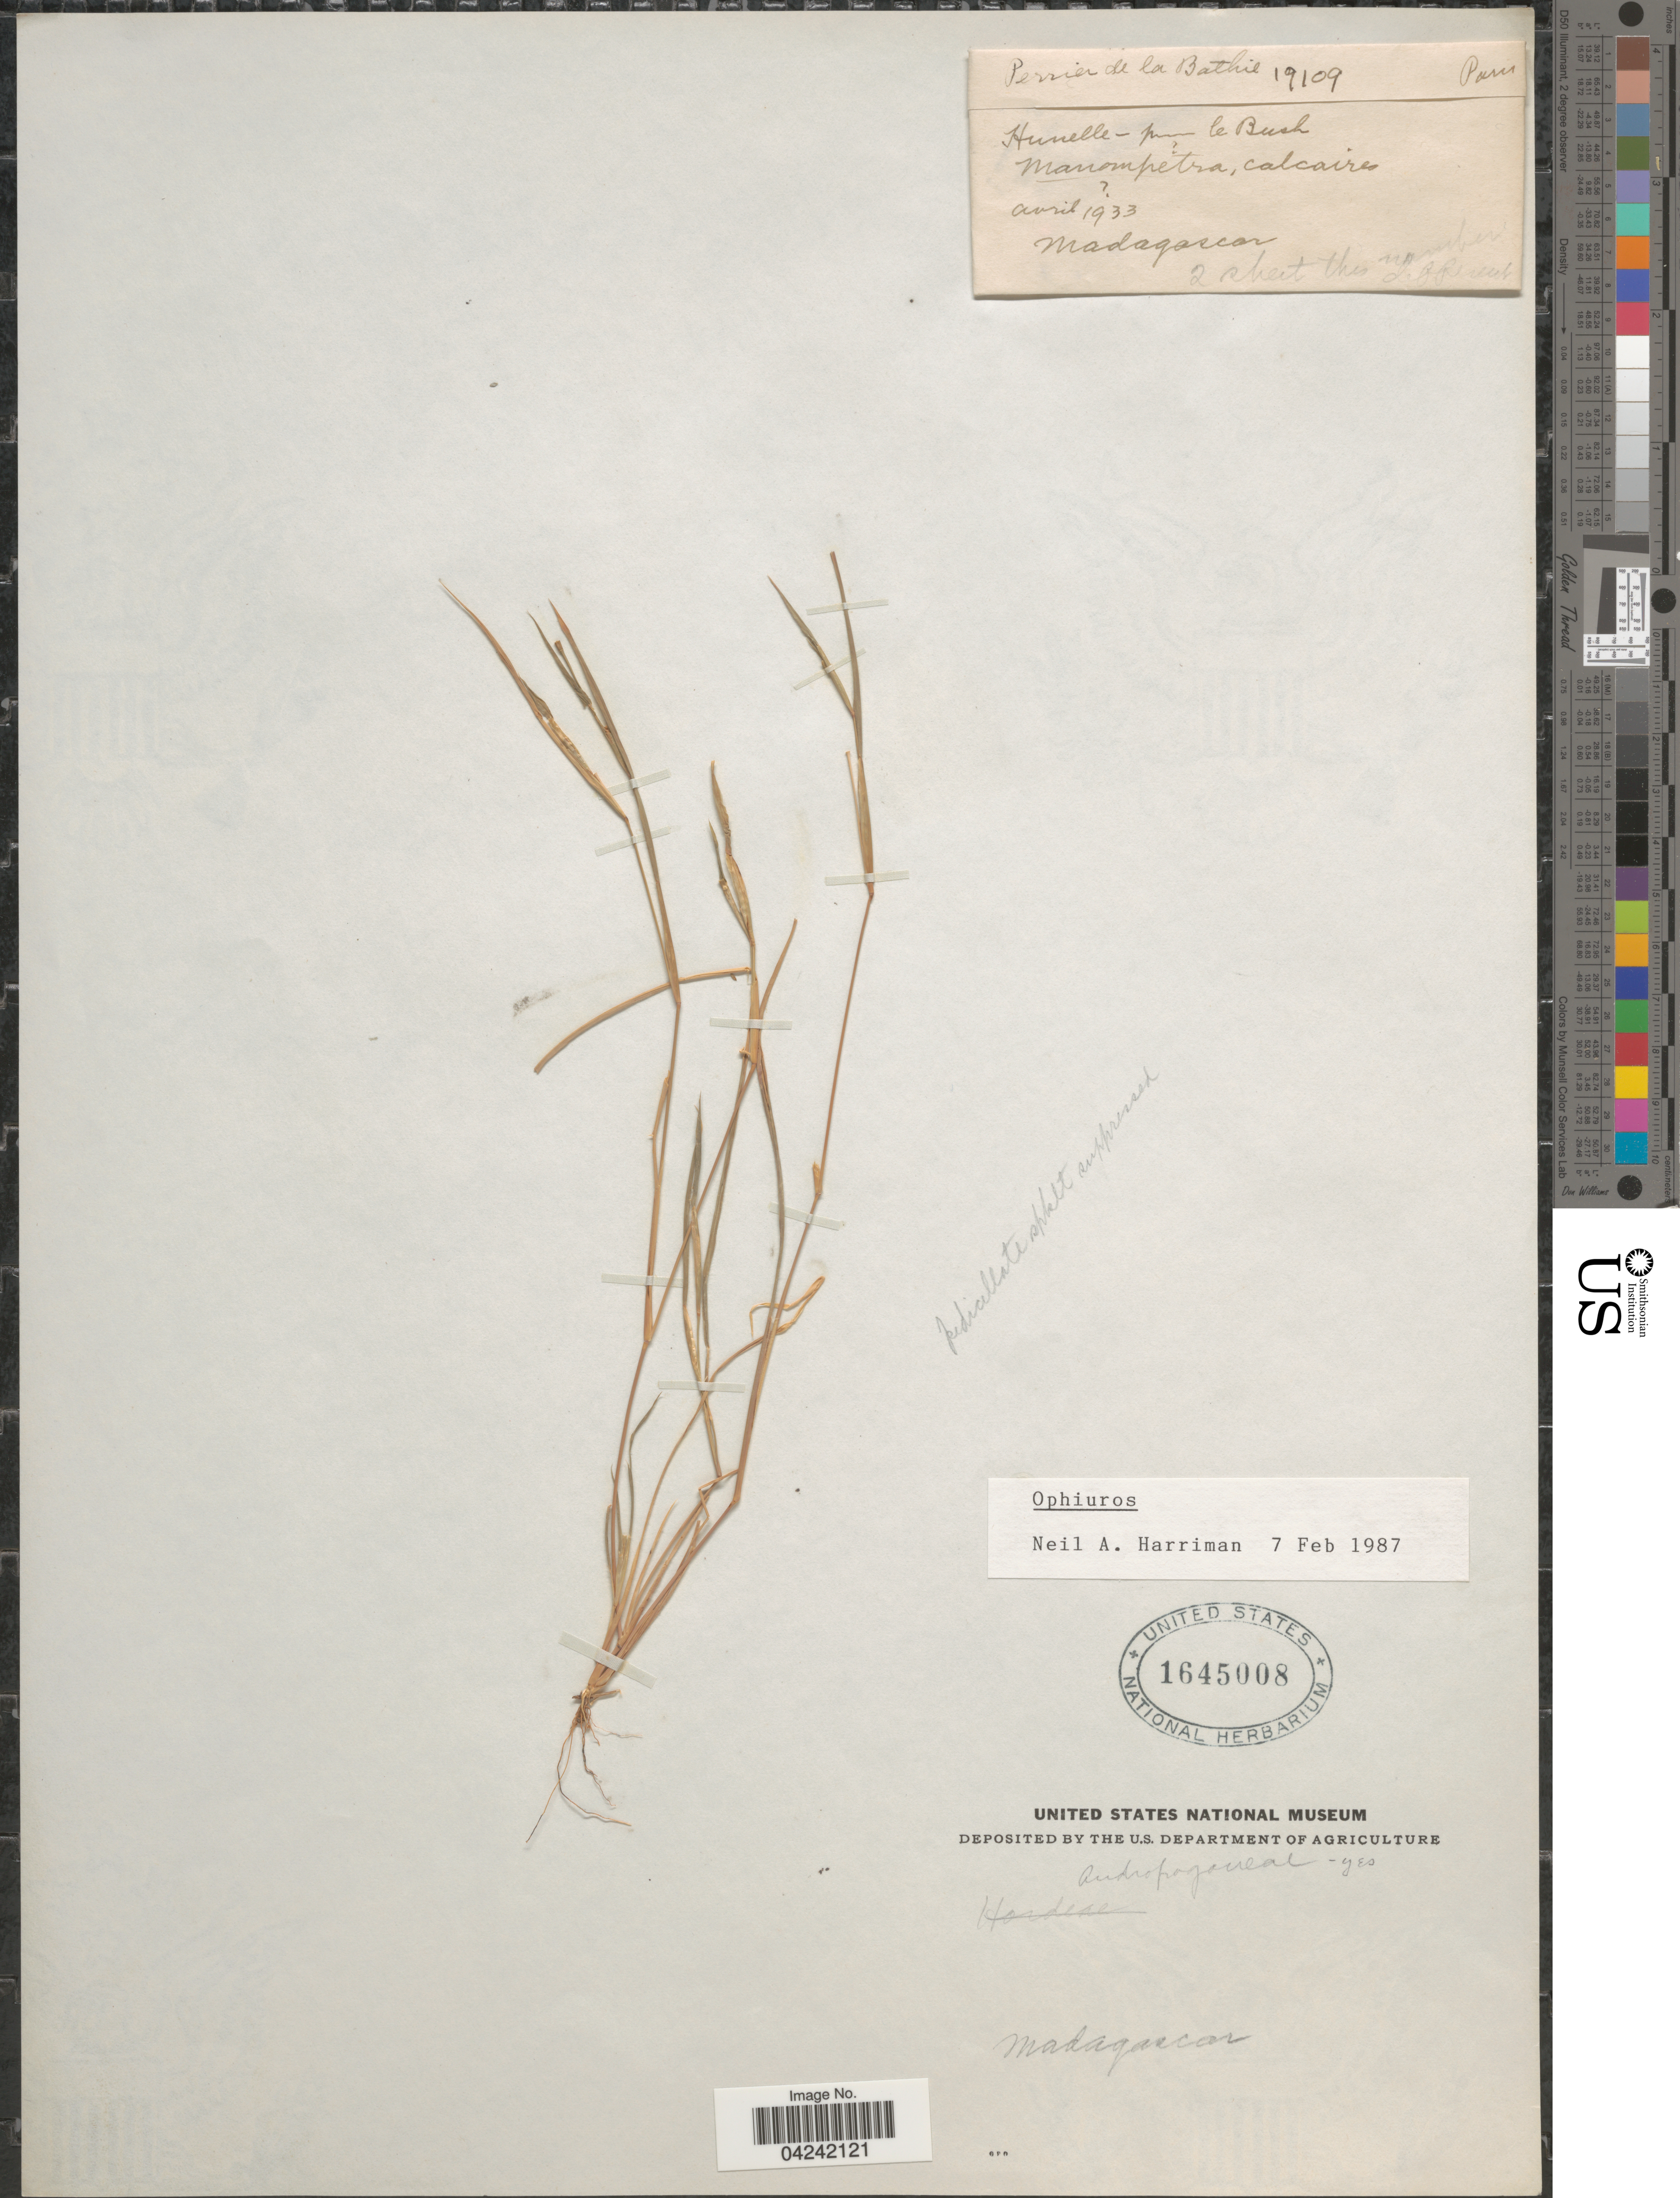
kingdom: Plantae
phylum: Tracheophyta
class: Liliopsida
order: Poales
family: Poaceae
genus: Ophiuros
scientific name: Ophiuros sp.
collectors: Perrier de la Bâthie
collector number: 19109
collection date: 1933-04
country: Madagascar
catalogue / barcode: US 1645008